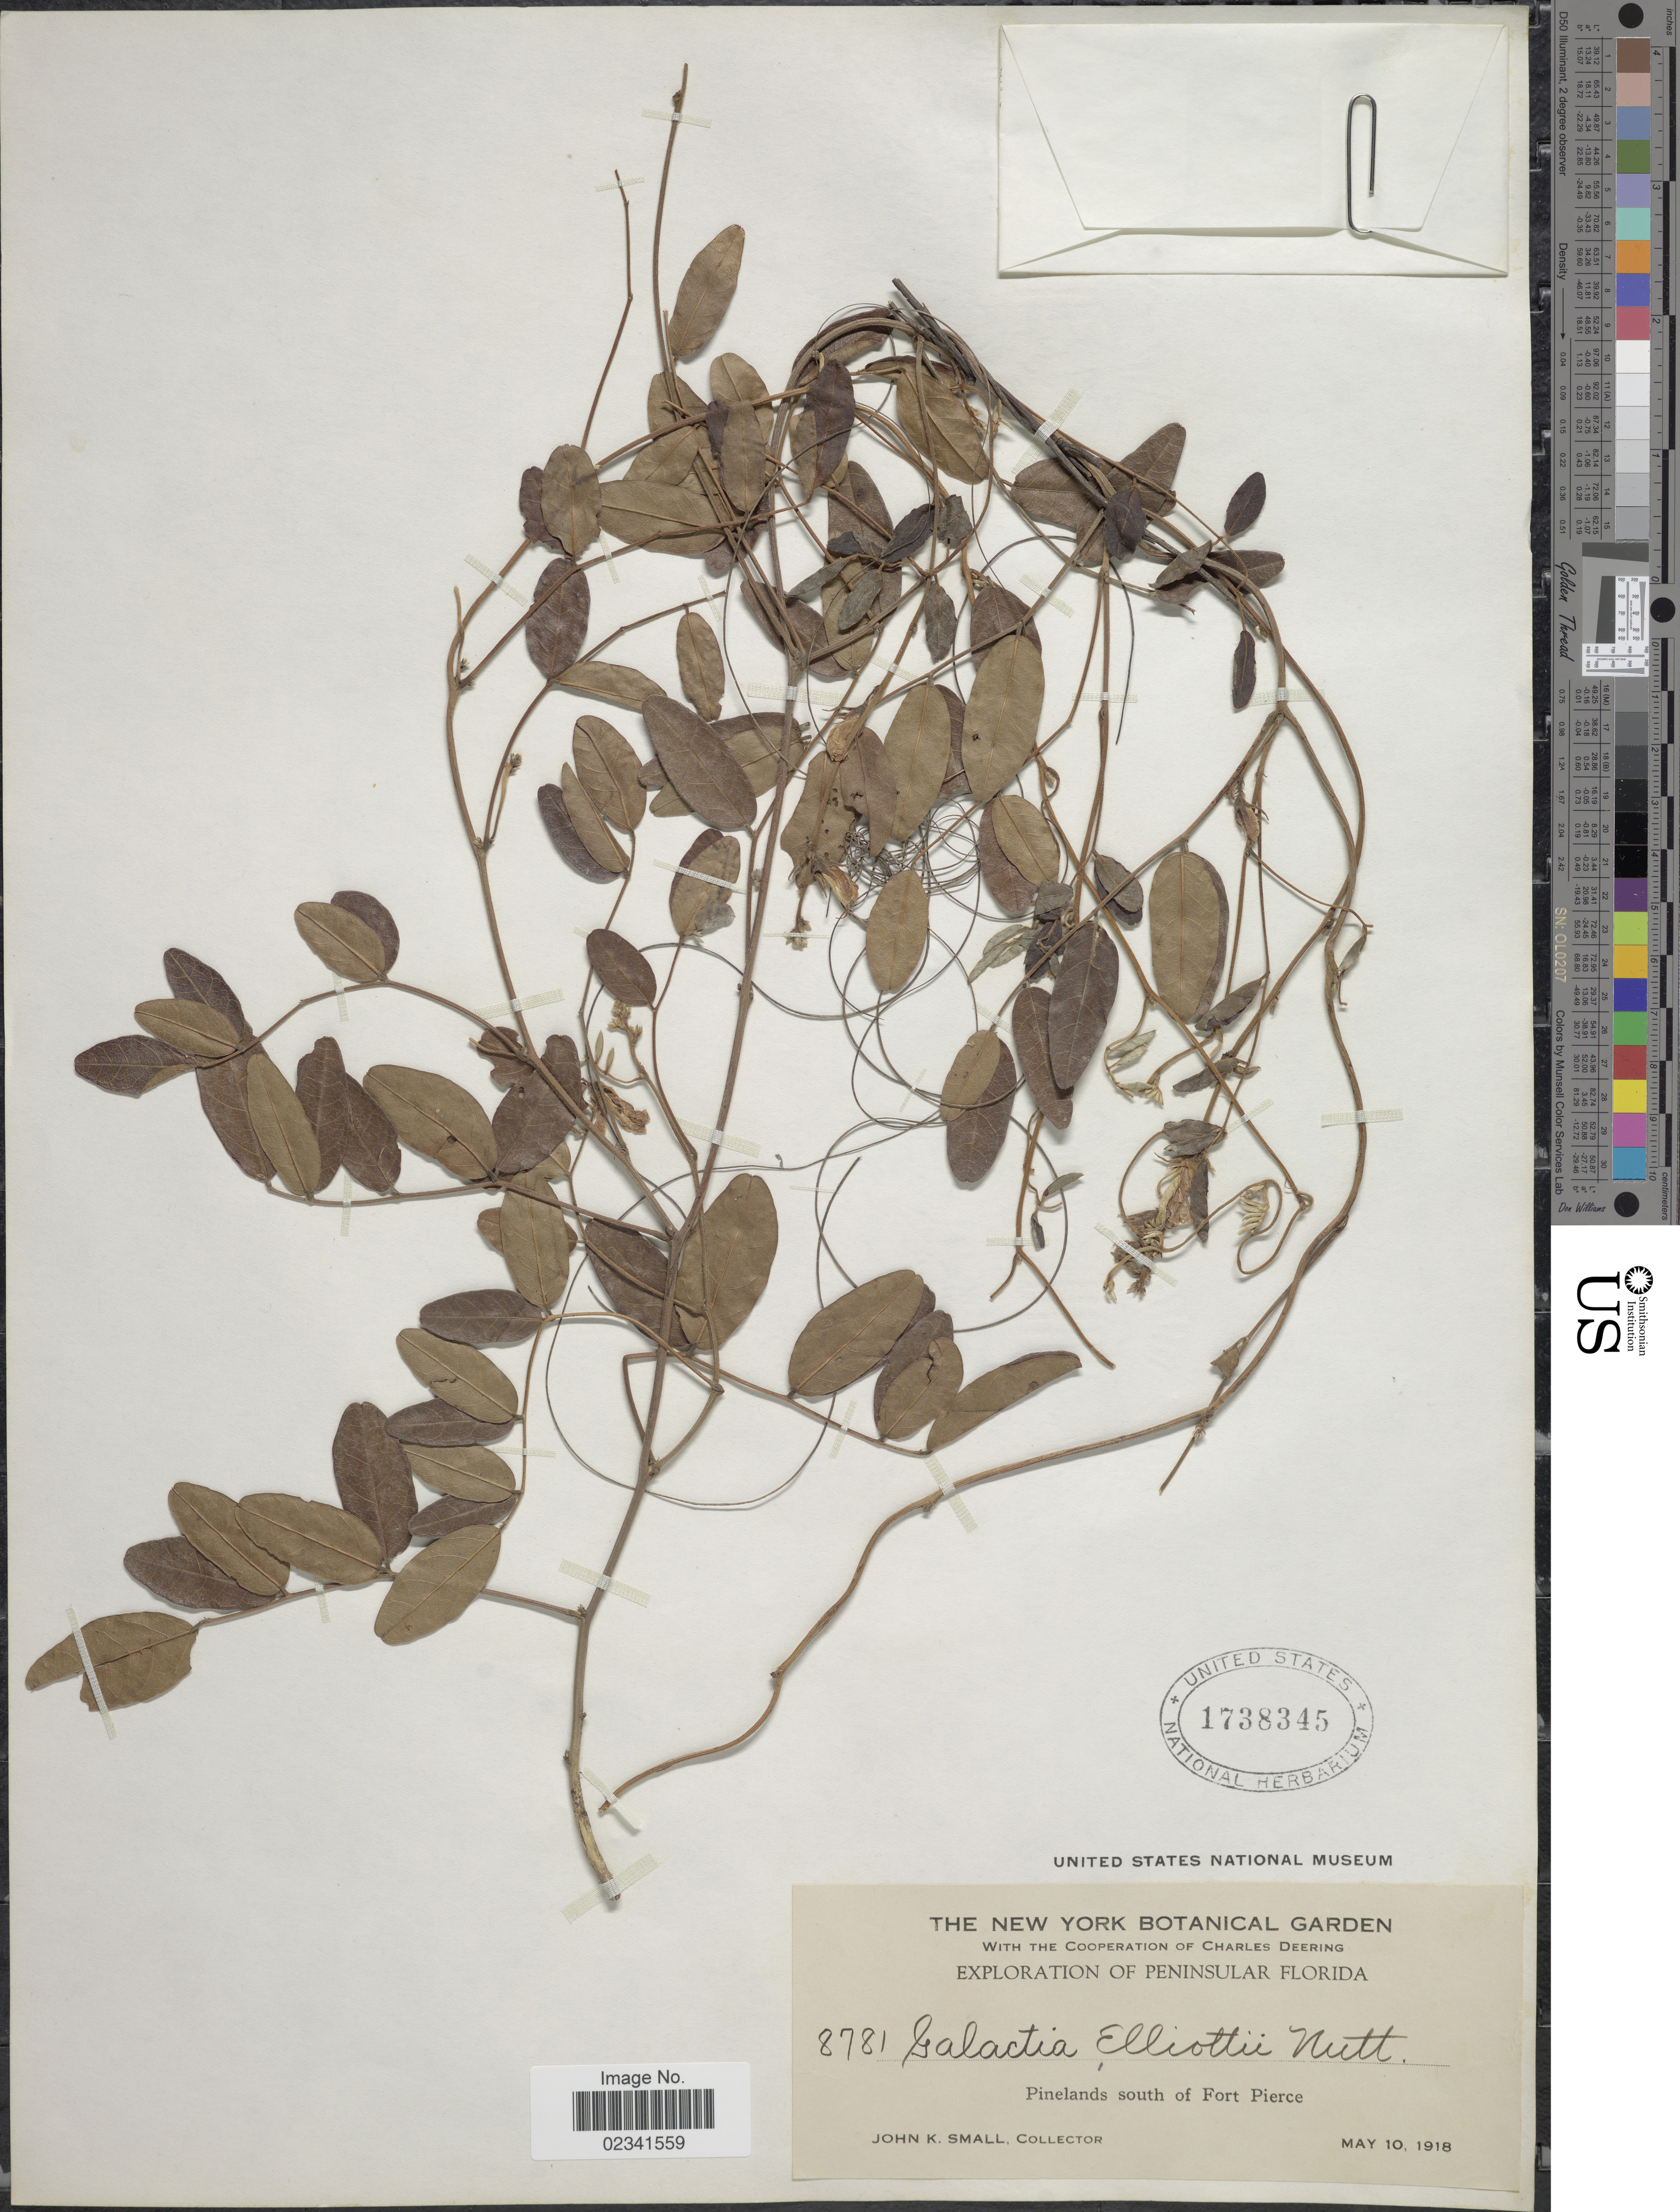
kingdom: Plantae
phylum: Tracheophyta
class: Magnoliopsida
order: Fabales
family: Fabaceae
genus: Galactia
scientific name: Galactia elliottii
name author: Nutt.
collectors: J. K. Small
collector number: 8781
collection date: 1918-05-10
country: United States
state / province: Florida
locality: Pinelands south of Fort Pierce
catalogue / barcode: US 1738345